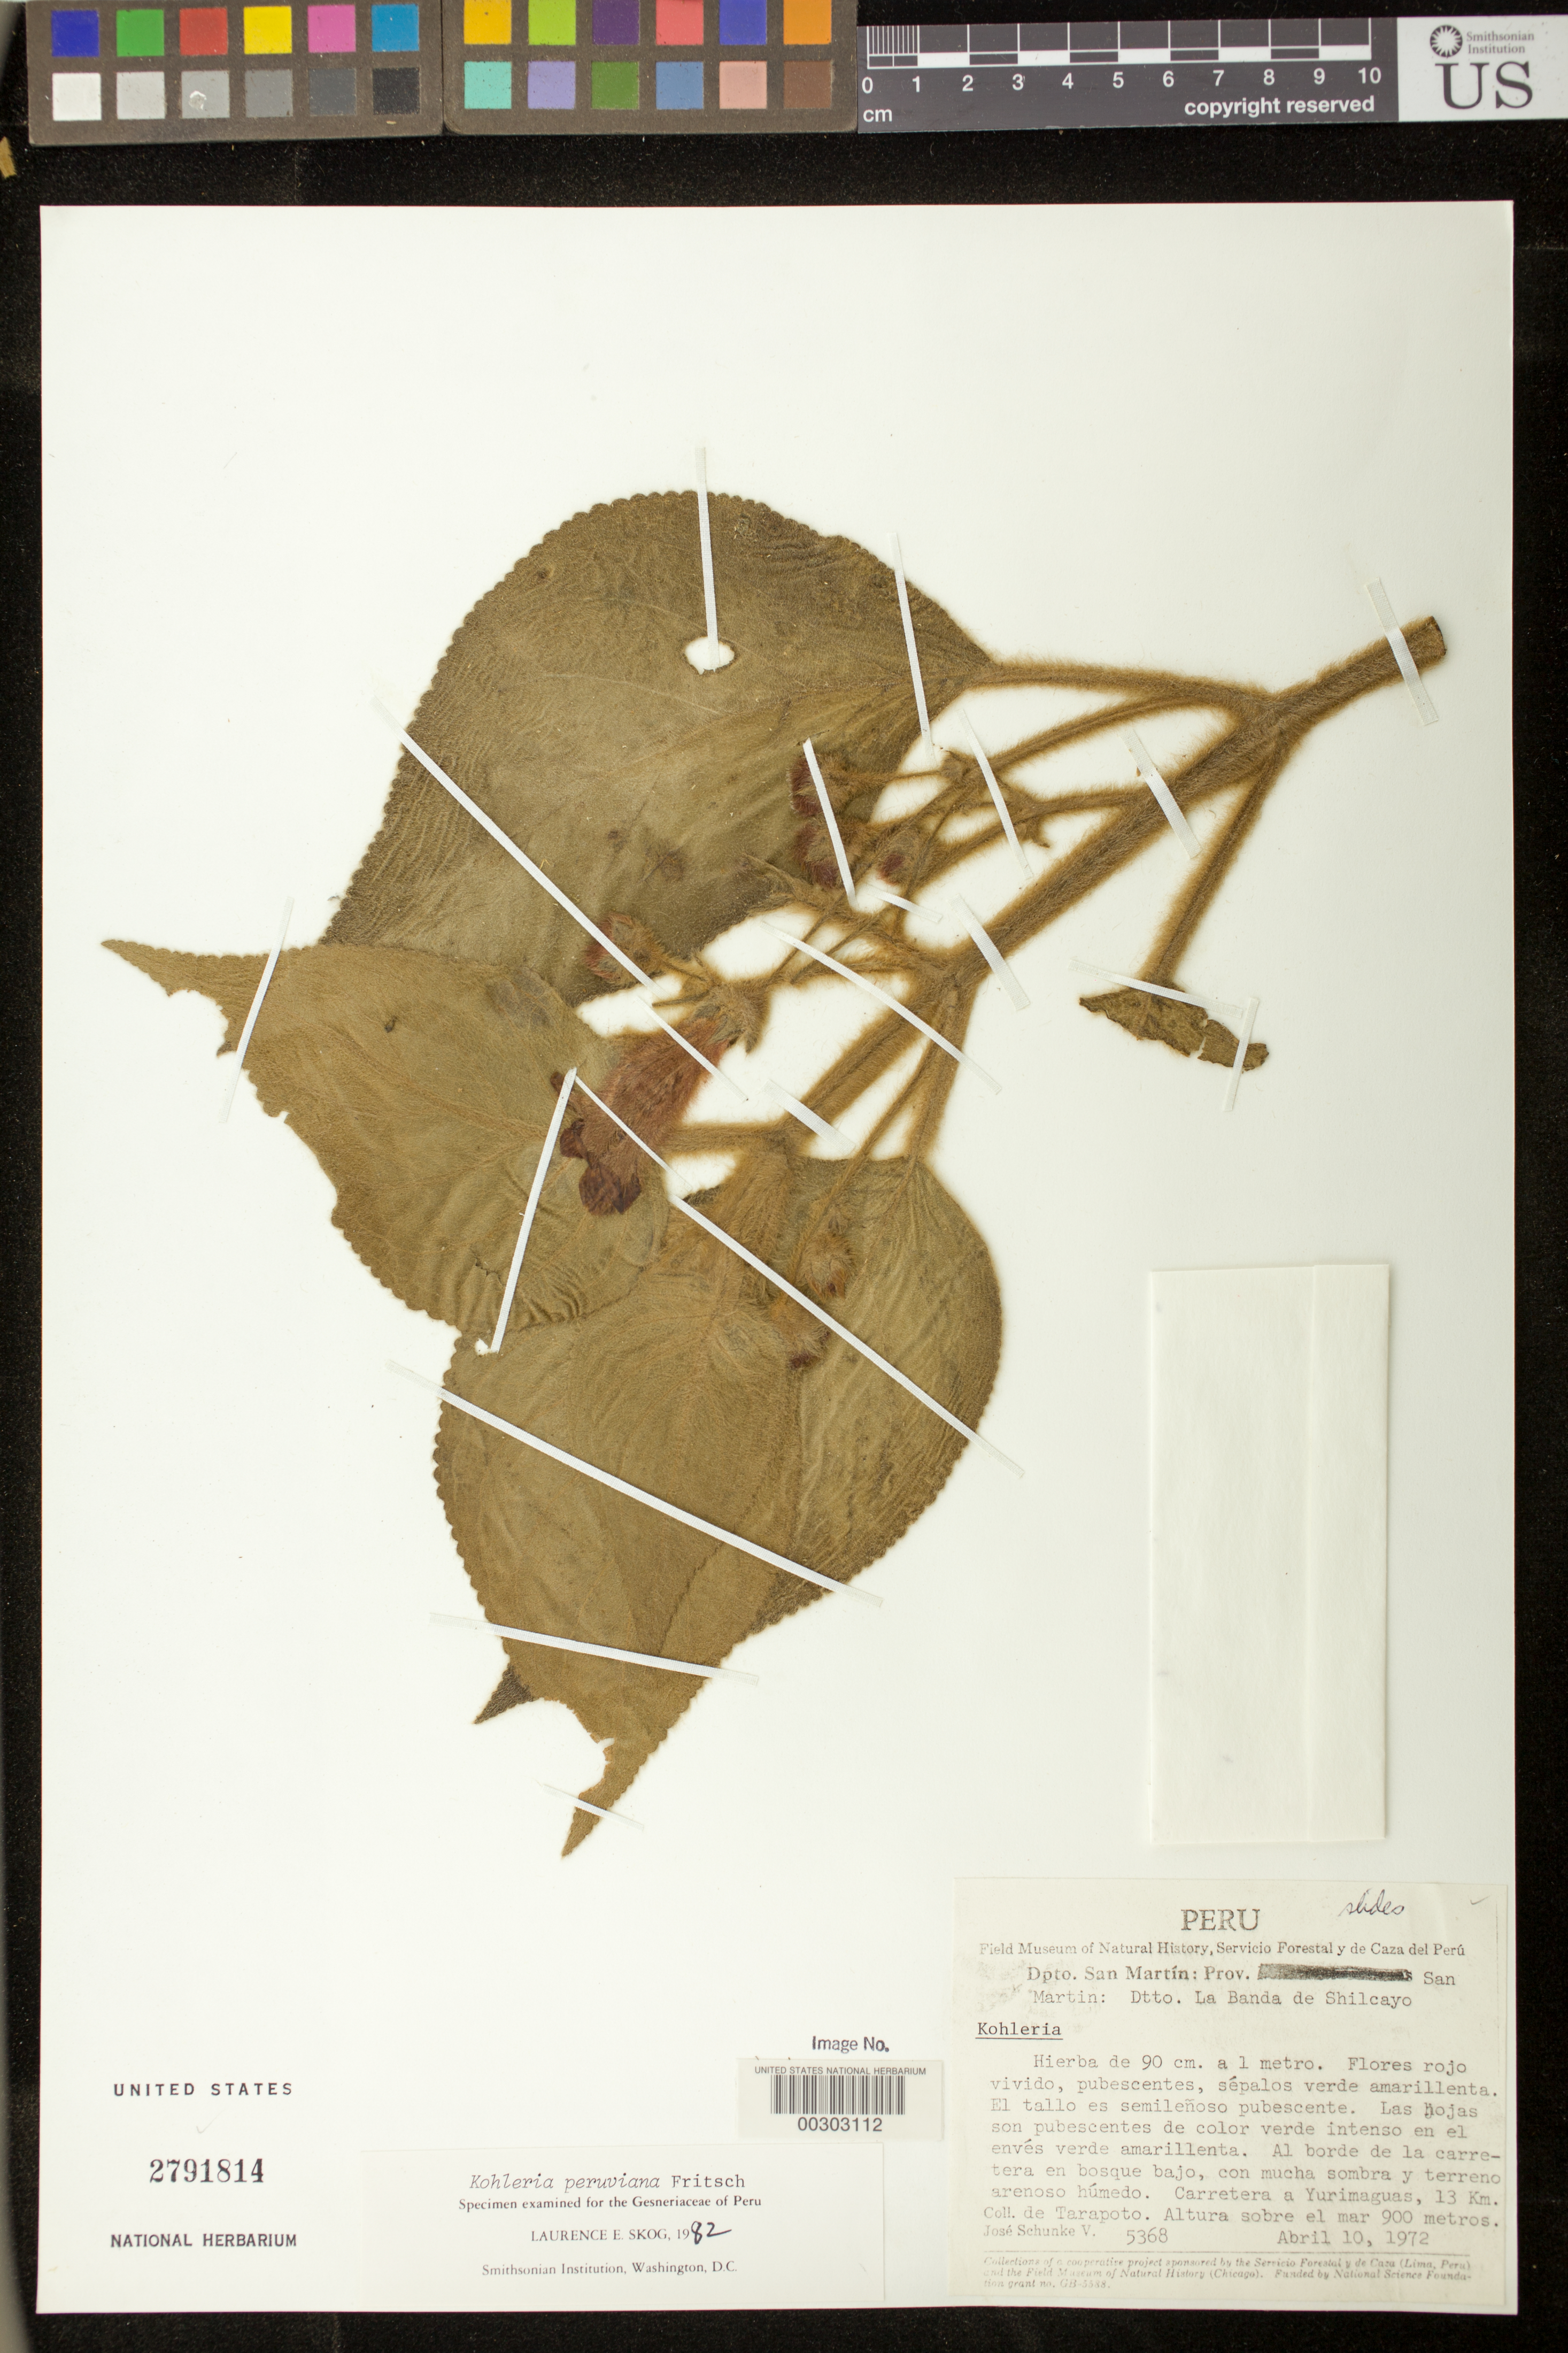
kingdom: Plantae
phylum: Tracheophyta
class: Magnoliopsida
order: Lamiales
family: Gesneriaceae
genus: Kohleria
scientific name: Kohleria peruviana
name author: Fritsch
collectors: J. Schunke Vigo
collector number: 5368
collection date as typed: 10 Apr 1972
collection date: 1972-04-10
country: Peru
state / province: San Martín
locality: Prov. San Martin, Dtto. Banda de Shilcayo, highway to Yurimaguas, 13 km from Tarapoto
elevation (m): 900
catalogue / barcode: US 2791814